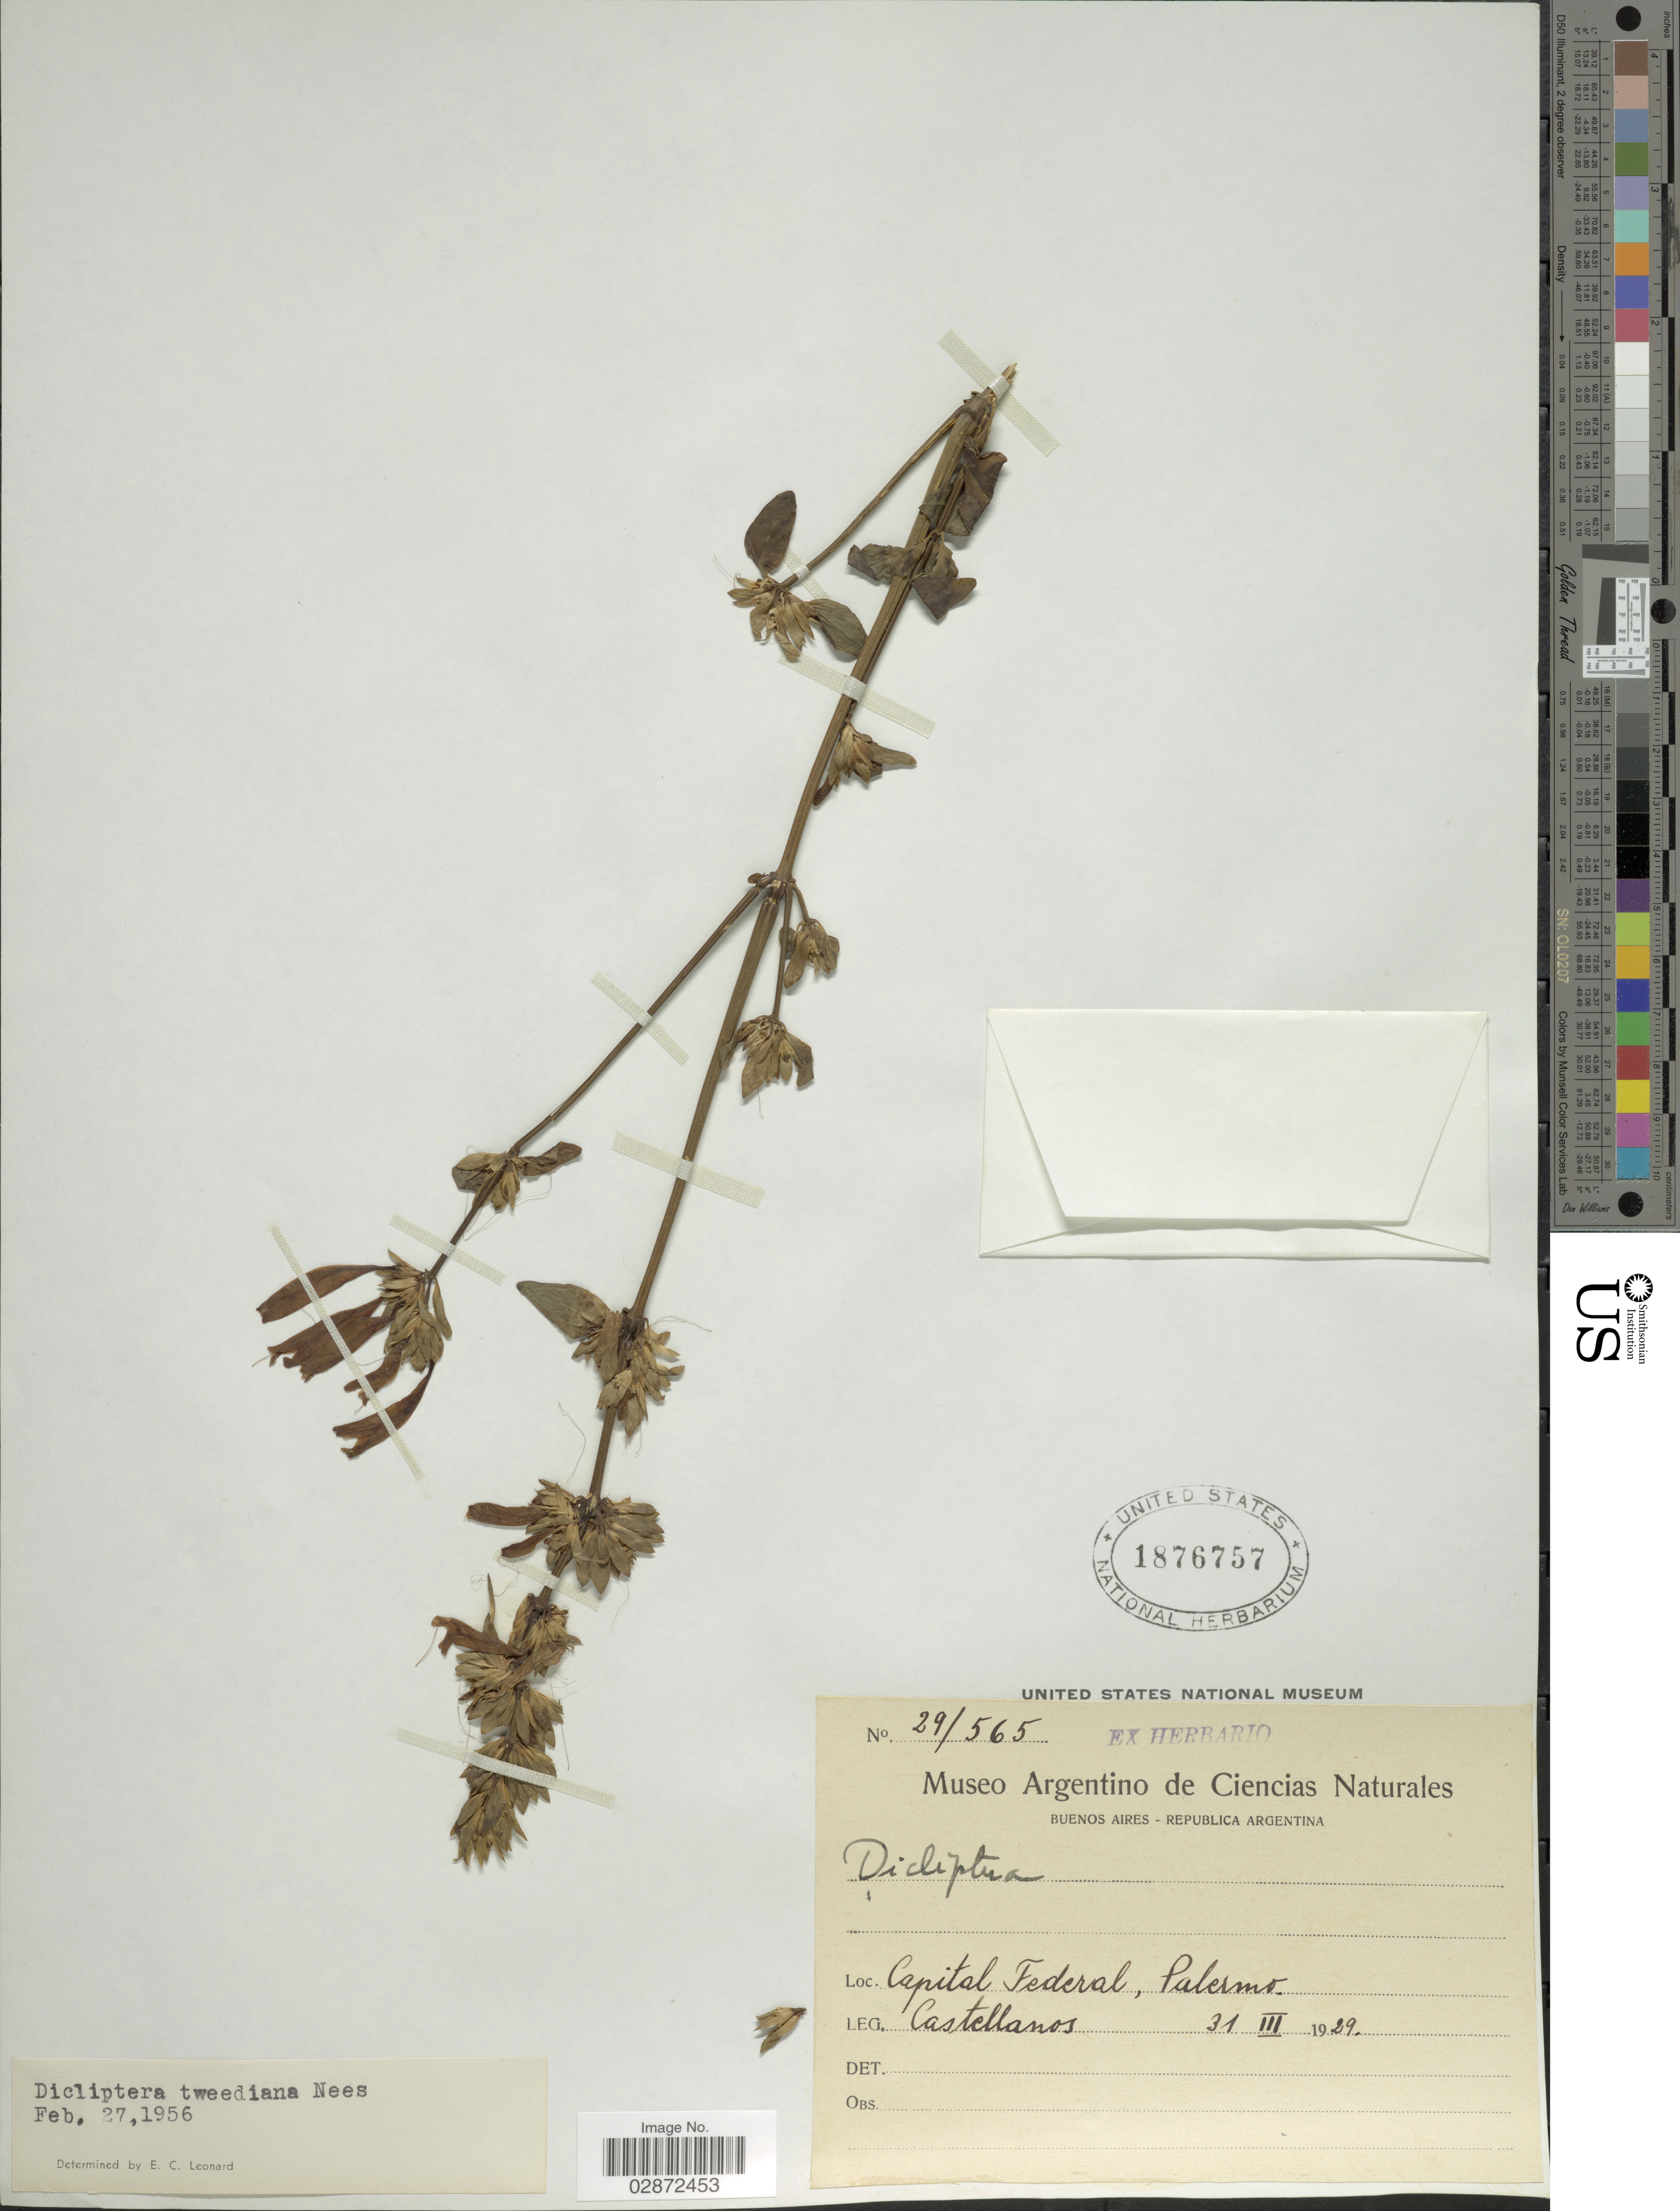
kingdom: Plantae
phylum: Tracheophyta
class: Magnoliopsida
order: Lamiales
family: Acanthaceae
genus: Dicliptera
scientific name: Dicliptera squarrosa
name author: Nees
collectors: -- Castellanos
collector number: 29/565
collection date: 1929-03-31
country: Argentina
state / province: Buenos Aires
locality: Republica Argentina. Capital Federal, Palermo.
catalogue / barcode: US 1876757